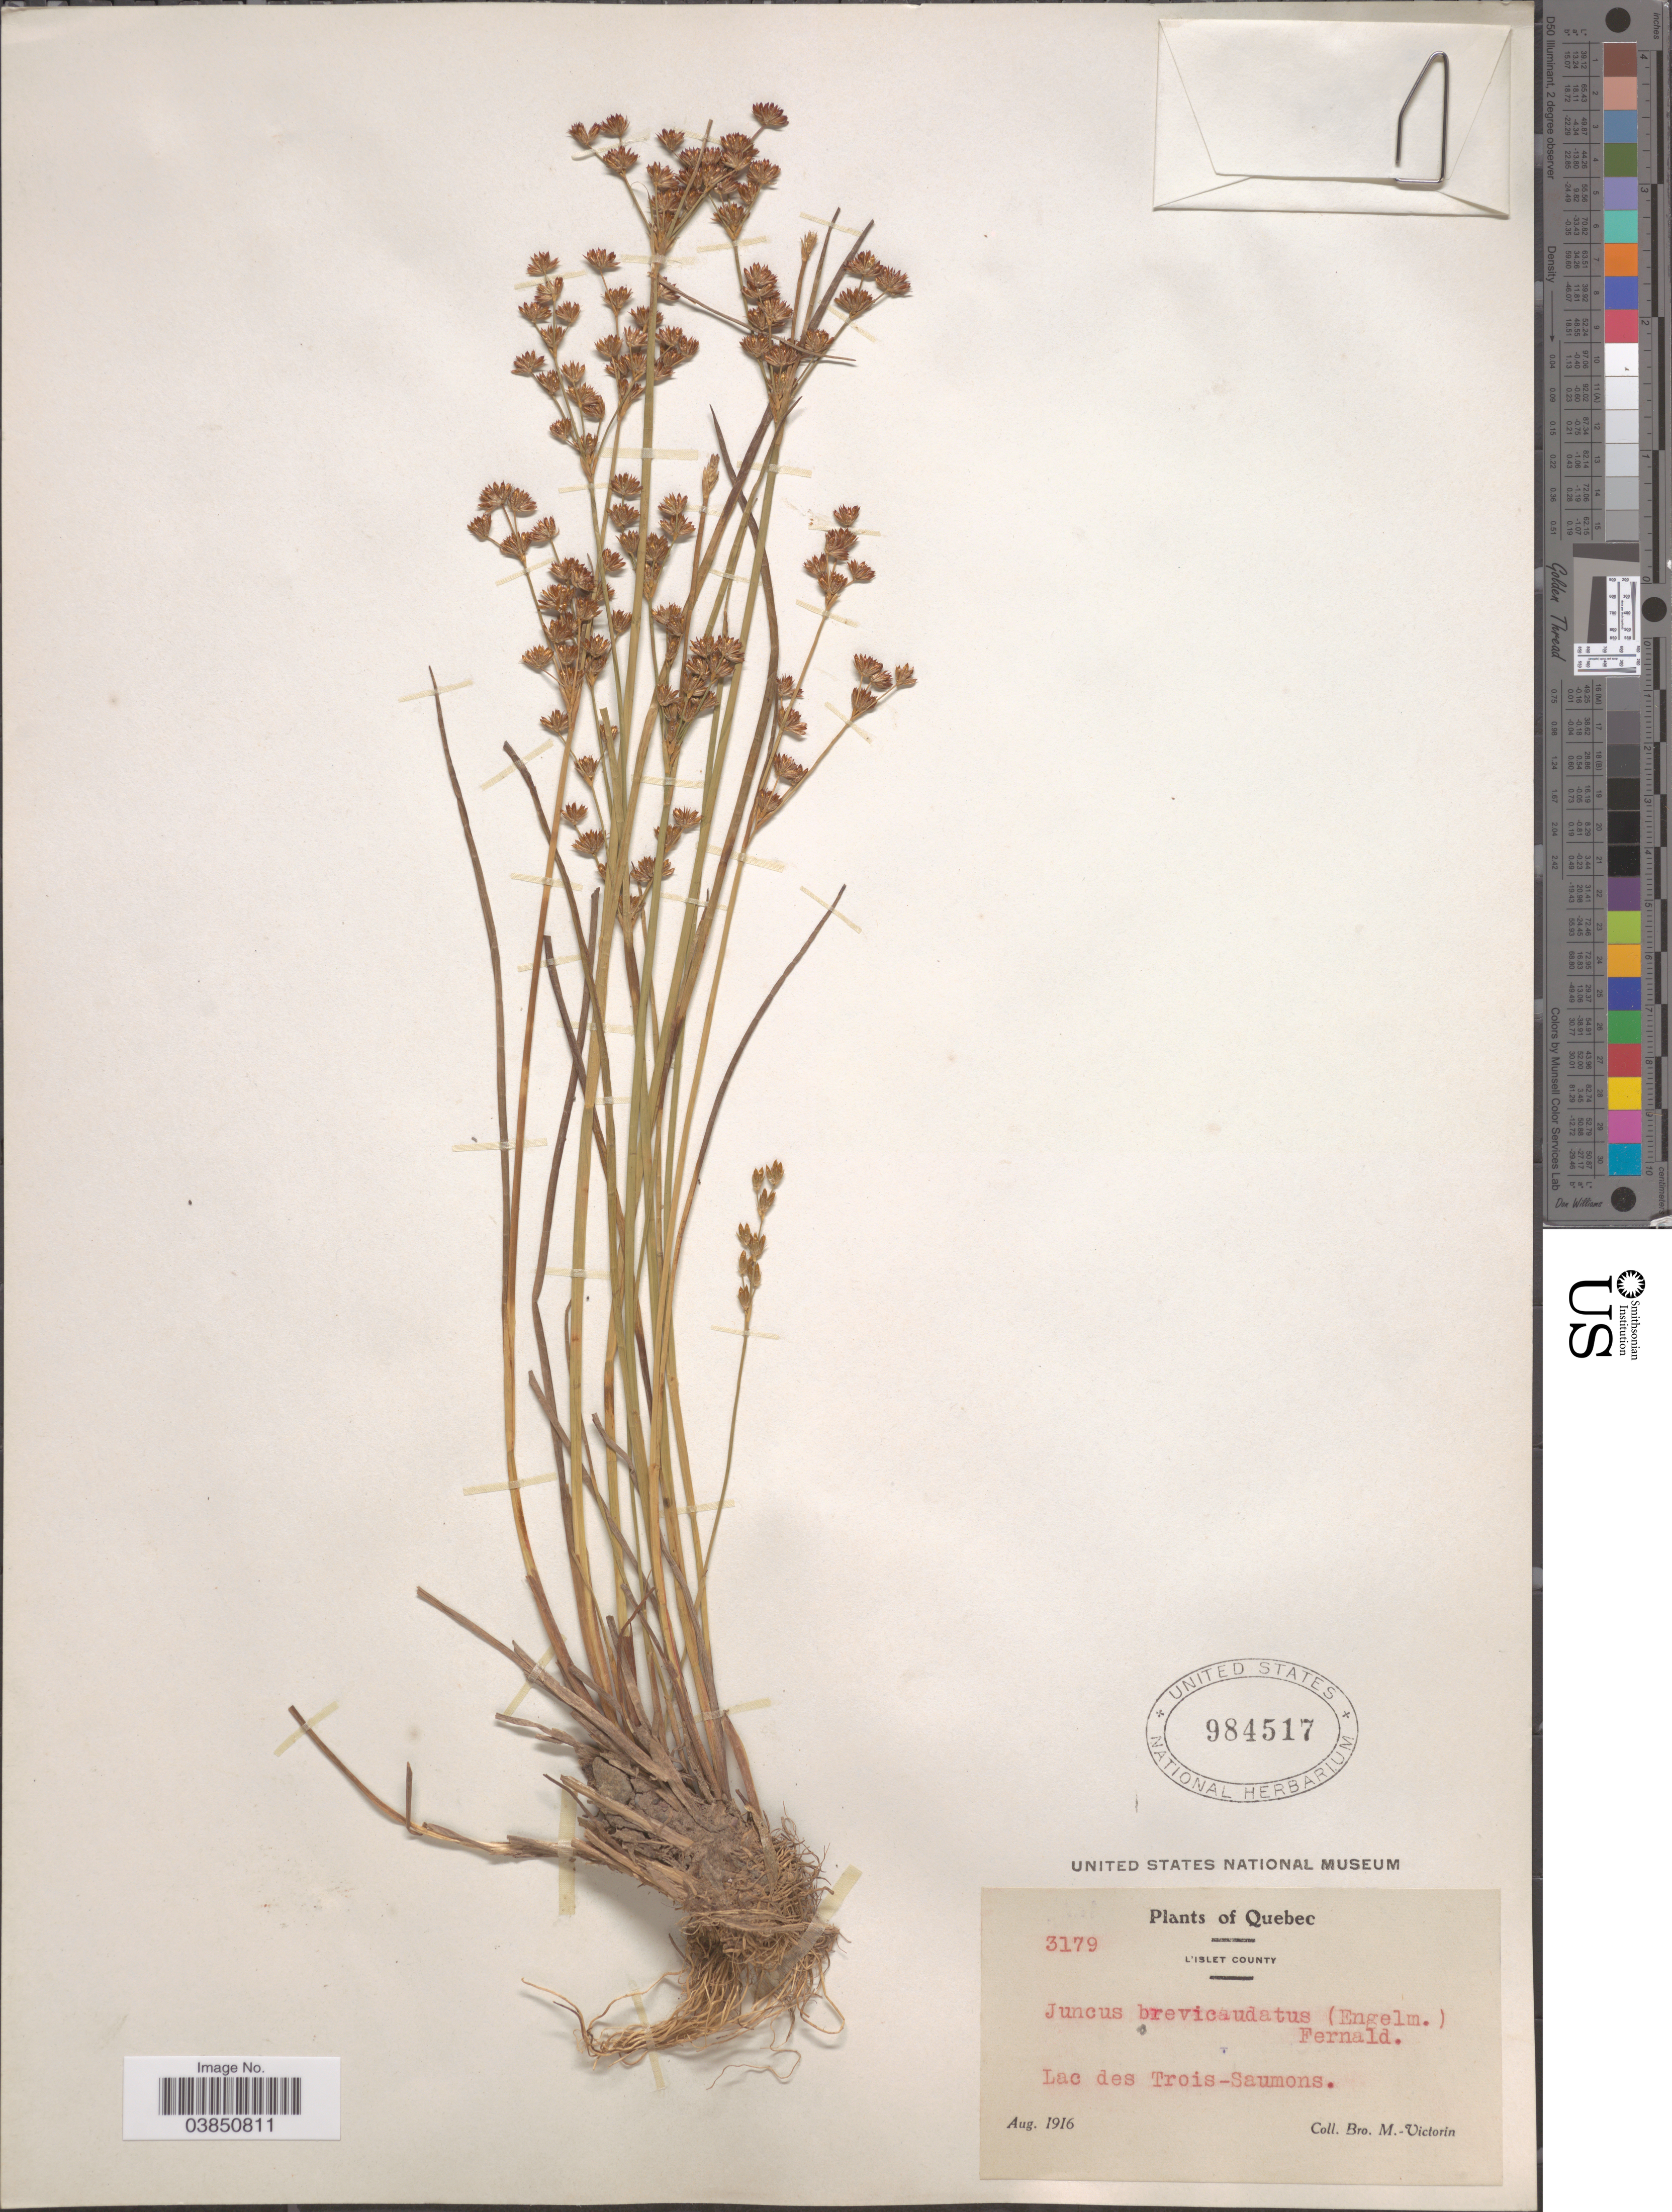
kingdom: Plantae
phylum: Tracheophyta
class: Liliopsida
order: Poales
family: Juncaceae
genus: Juncus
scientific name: Juncus brevicaudatus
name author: (Engelm.) Fernald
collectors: Fr. Marie-Victorin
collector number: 3179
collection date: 1916-08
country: Canada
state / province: Quebec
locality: L'Islet County. Lasc des Trois-Saumons.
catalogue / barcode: US 984517